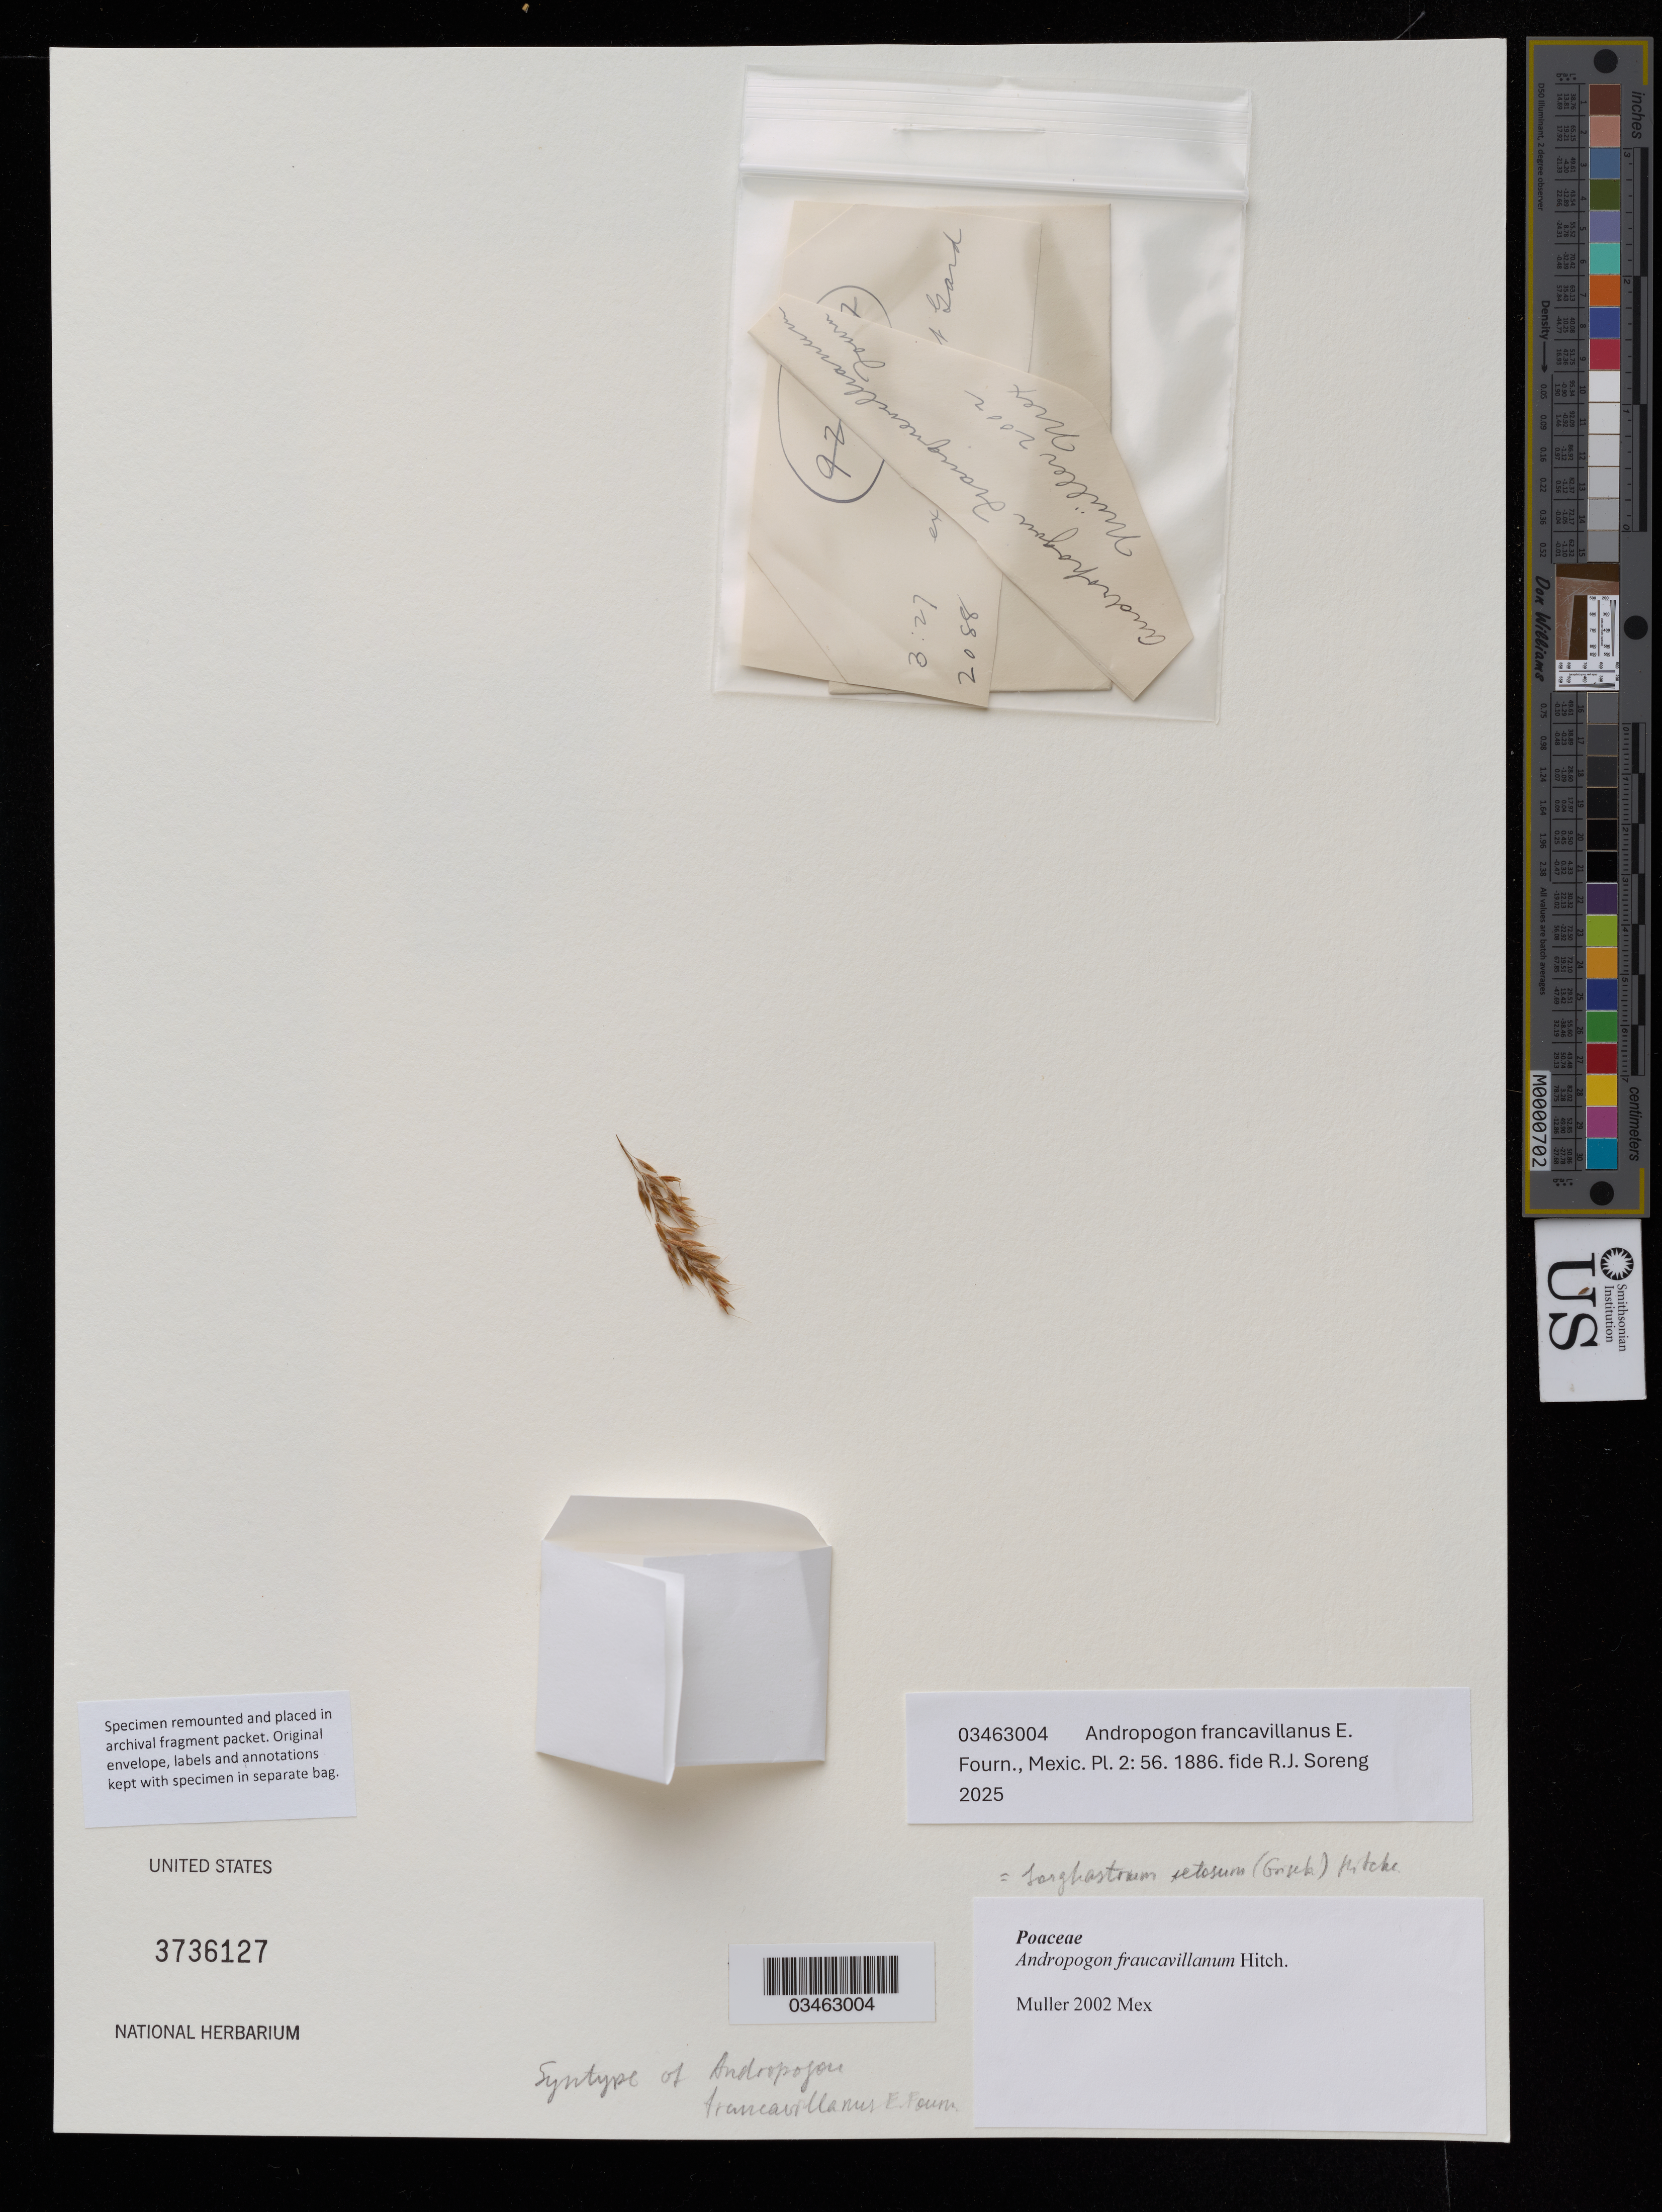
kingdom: Plantae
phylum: Tracheophyta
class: Liliopsida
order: Poales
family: Poaceae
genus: Andropogon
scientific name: Andropogon francavillanus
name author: E. Fourn.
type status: Syntype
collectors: -- Müller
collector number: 2002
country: Mexico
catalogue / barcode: US 3736127